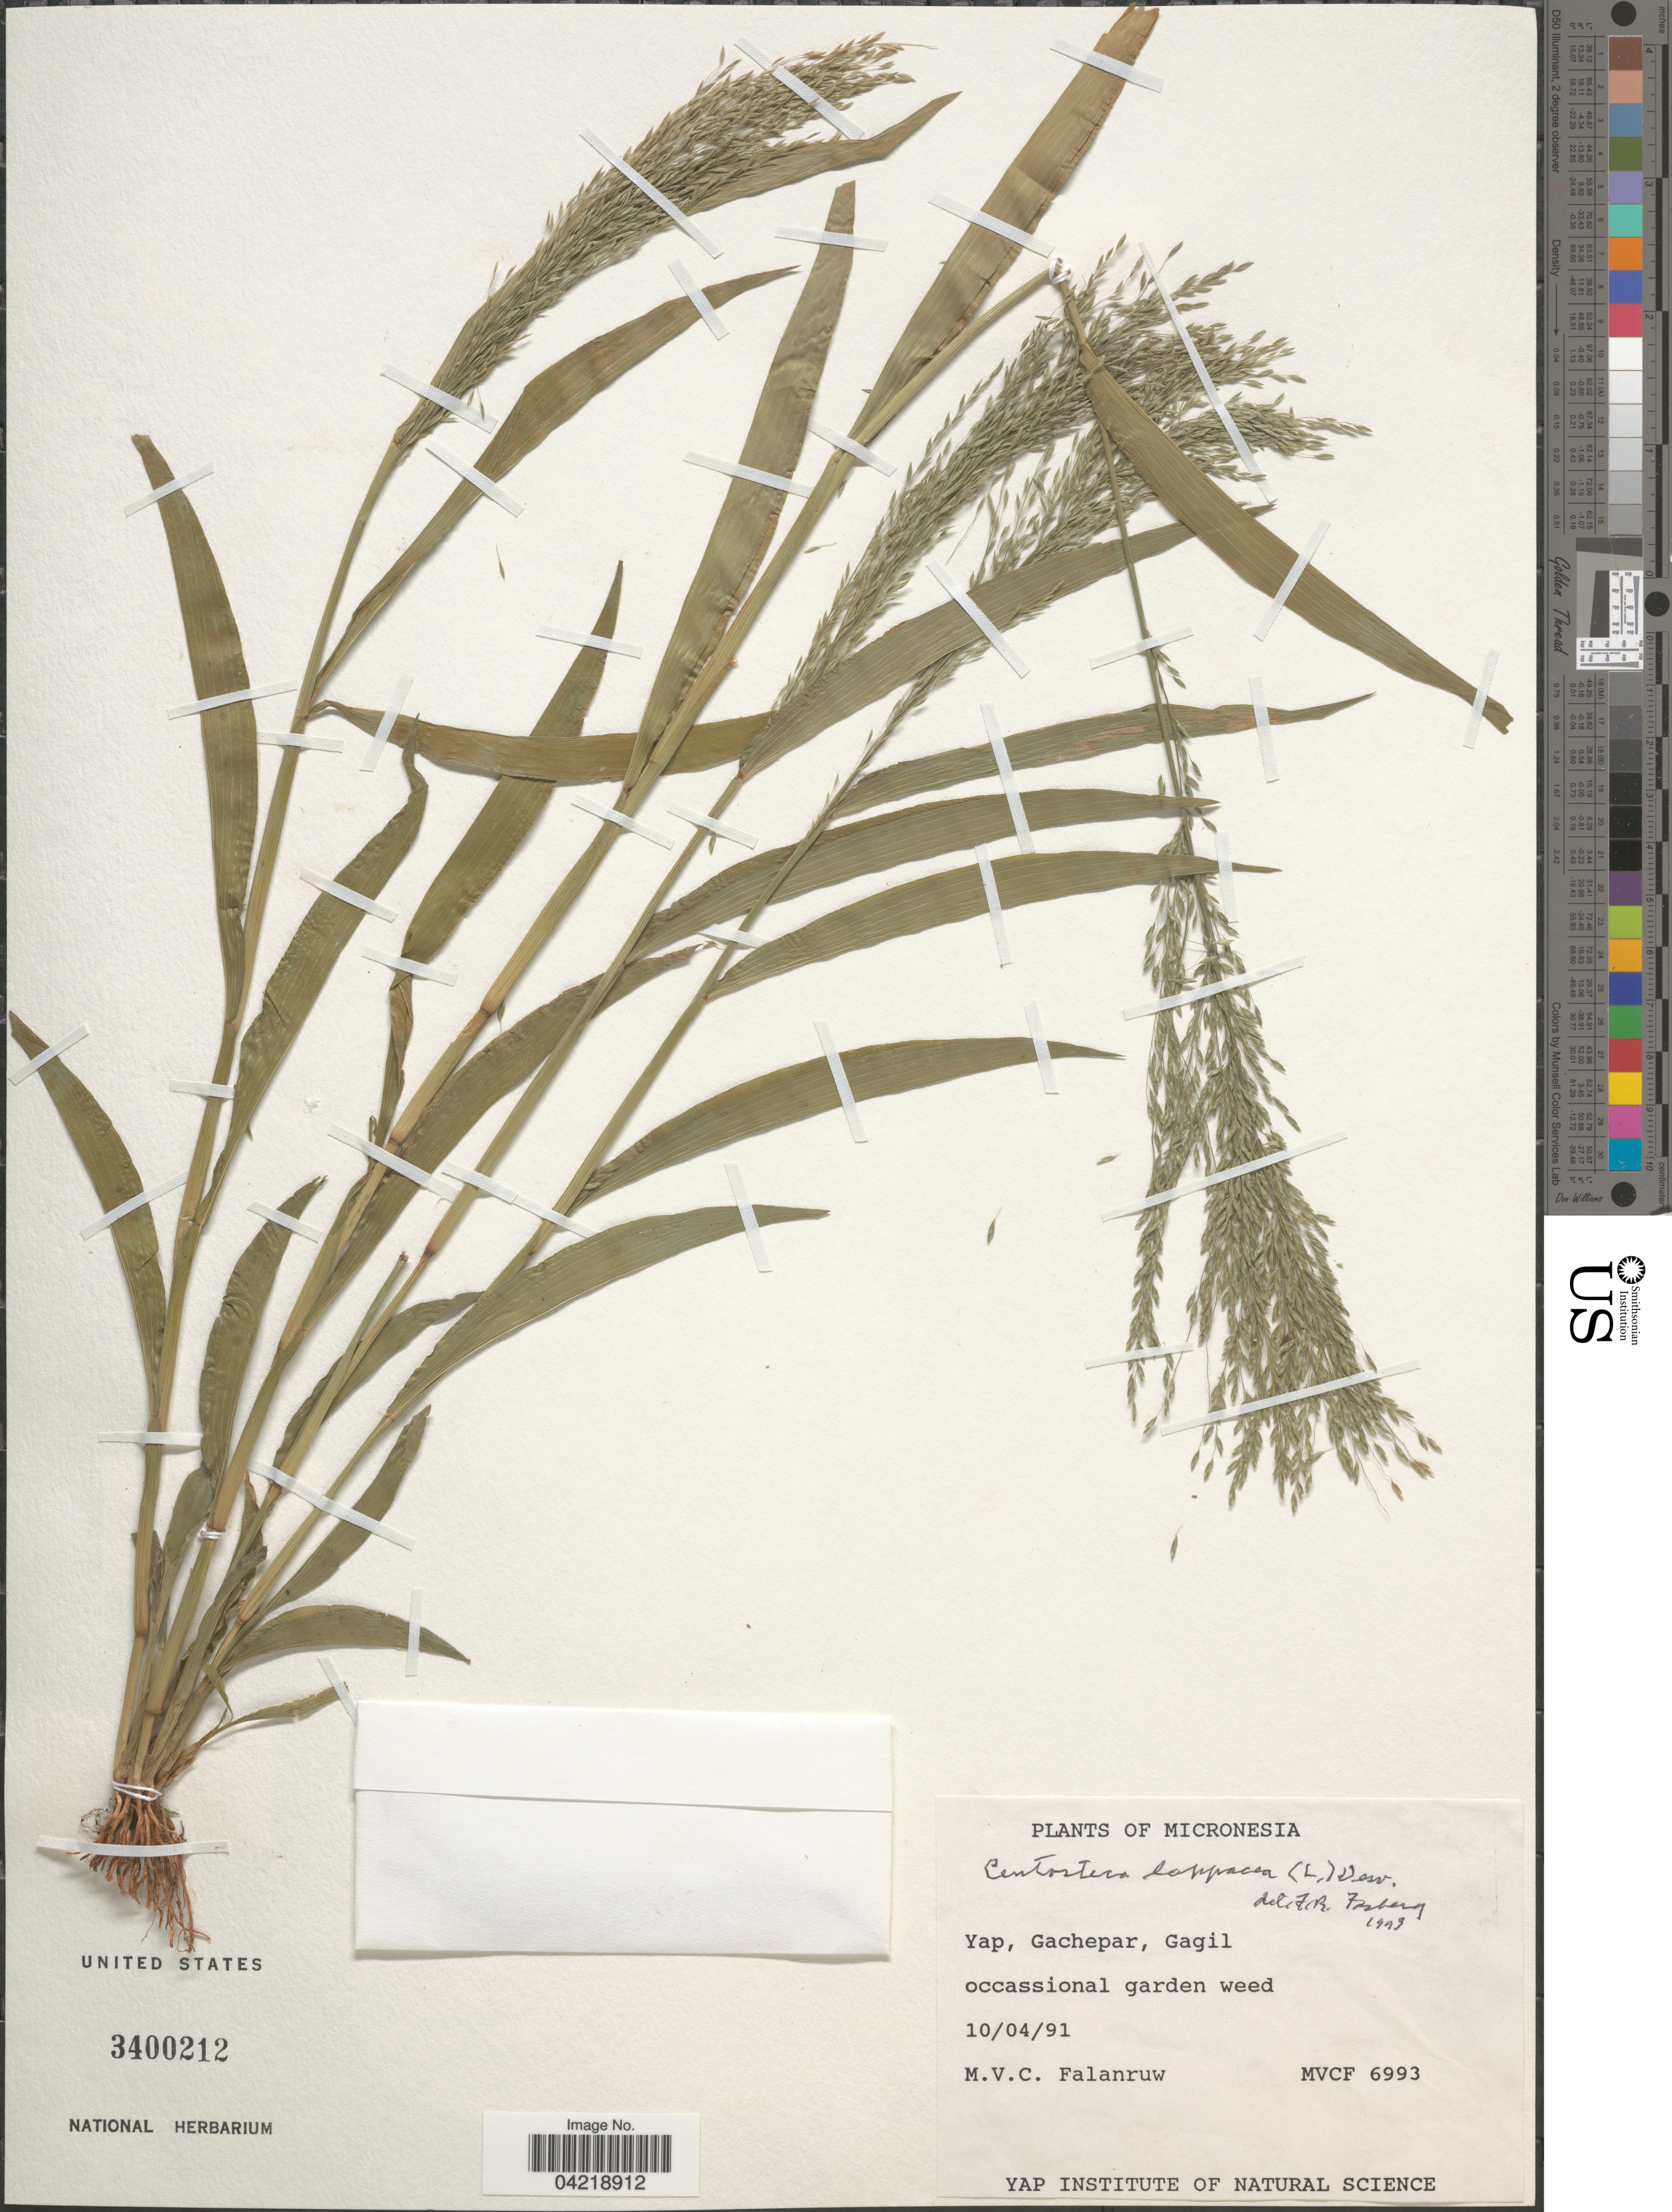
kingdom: Plantae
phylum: Tracheophyta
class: Liliopsida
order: Poales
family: Poaceae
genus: Centotheca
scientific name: Centotheca lappacea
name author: (L.) Desv.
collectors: M. V. Falanruw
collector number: MVCF6993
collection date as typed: Transcribed d/m/y: 10/4/91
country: Micronesia, Federated States of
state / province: Yap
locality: Gachepar, Gagil.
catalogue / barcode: US 3400212